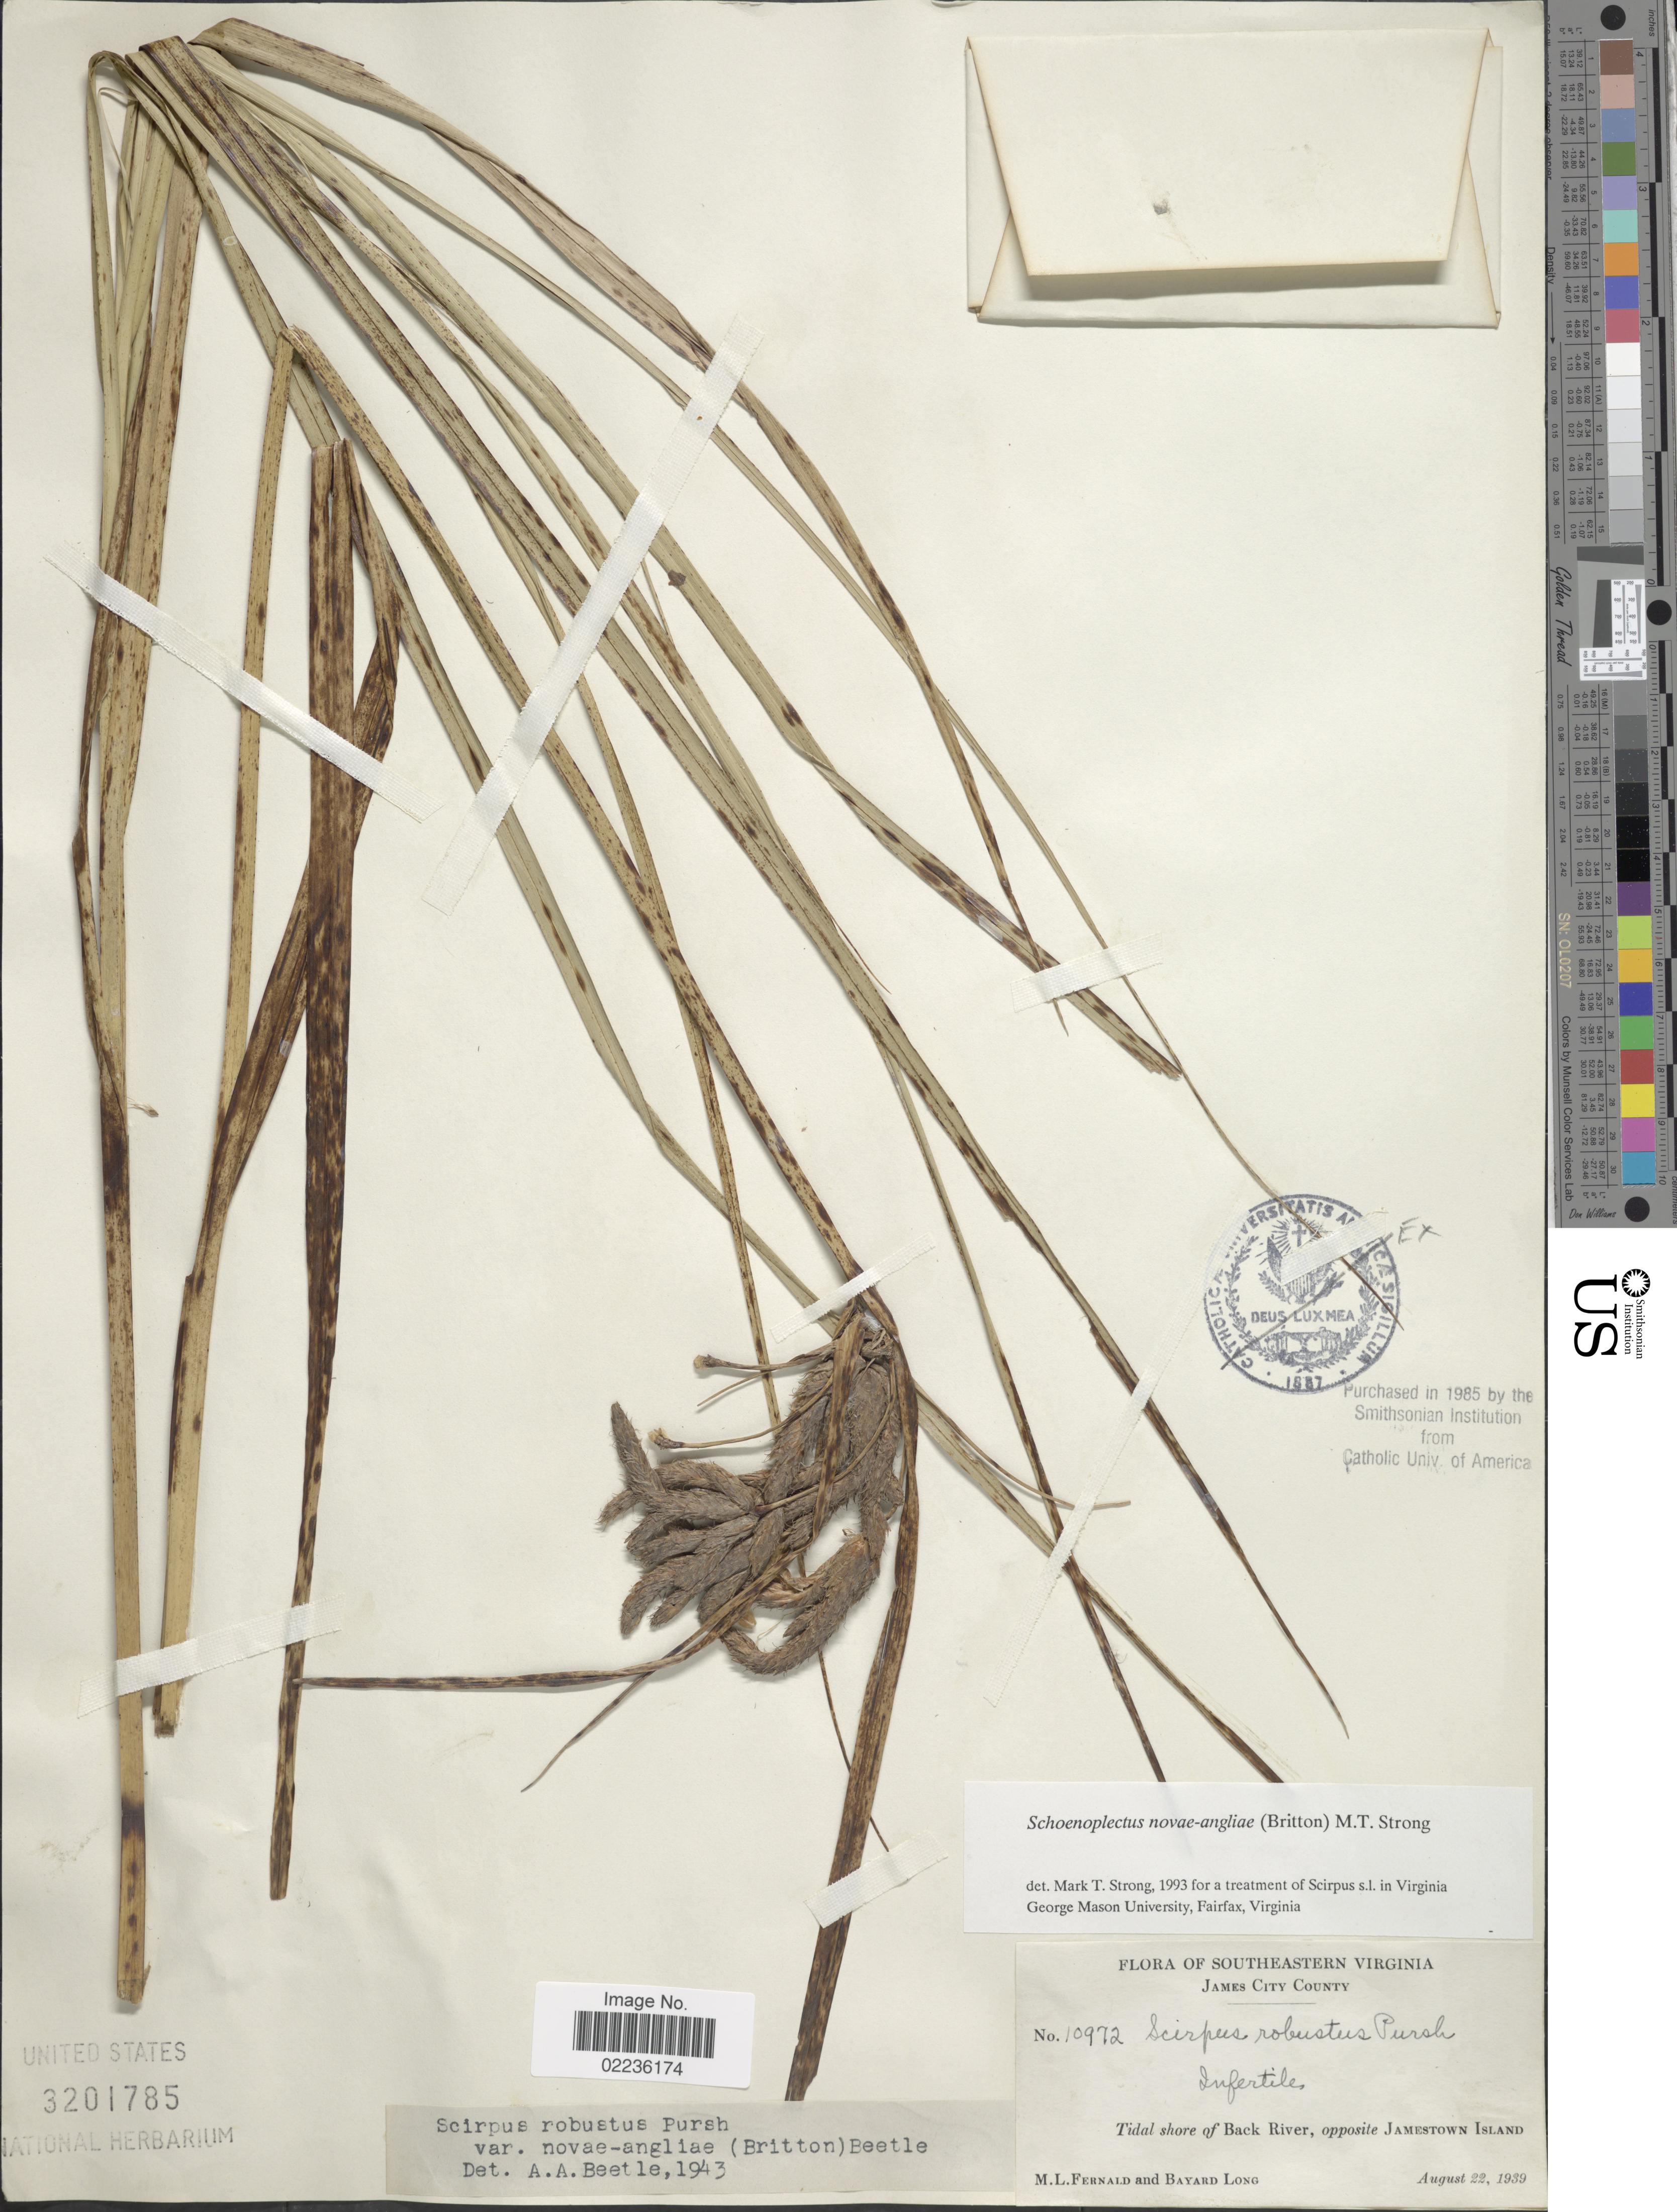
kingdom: Plantae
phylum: Tracheophyta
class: Liliopsida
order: Poales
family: Cyperaceae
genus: Bolboschoenus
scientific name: Bolboschoenus novae-angliae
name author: (Britton) S.G. Sm.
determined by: Strong, M. T., (US), Smithsonian Institution - National Museum of Natural History (UNITED STATES)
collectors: M. L. Fernald & B. Long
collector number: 10972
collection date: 1939-08-22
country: United States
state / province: Virginia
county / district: James City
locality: Southeastern Virginia. James City County. Infertiles. Tidal shore of Back River, opposite Jamestown Island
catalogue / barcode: US 3201785